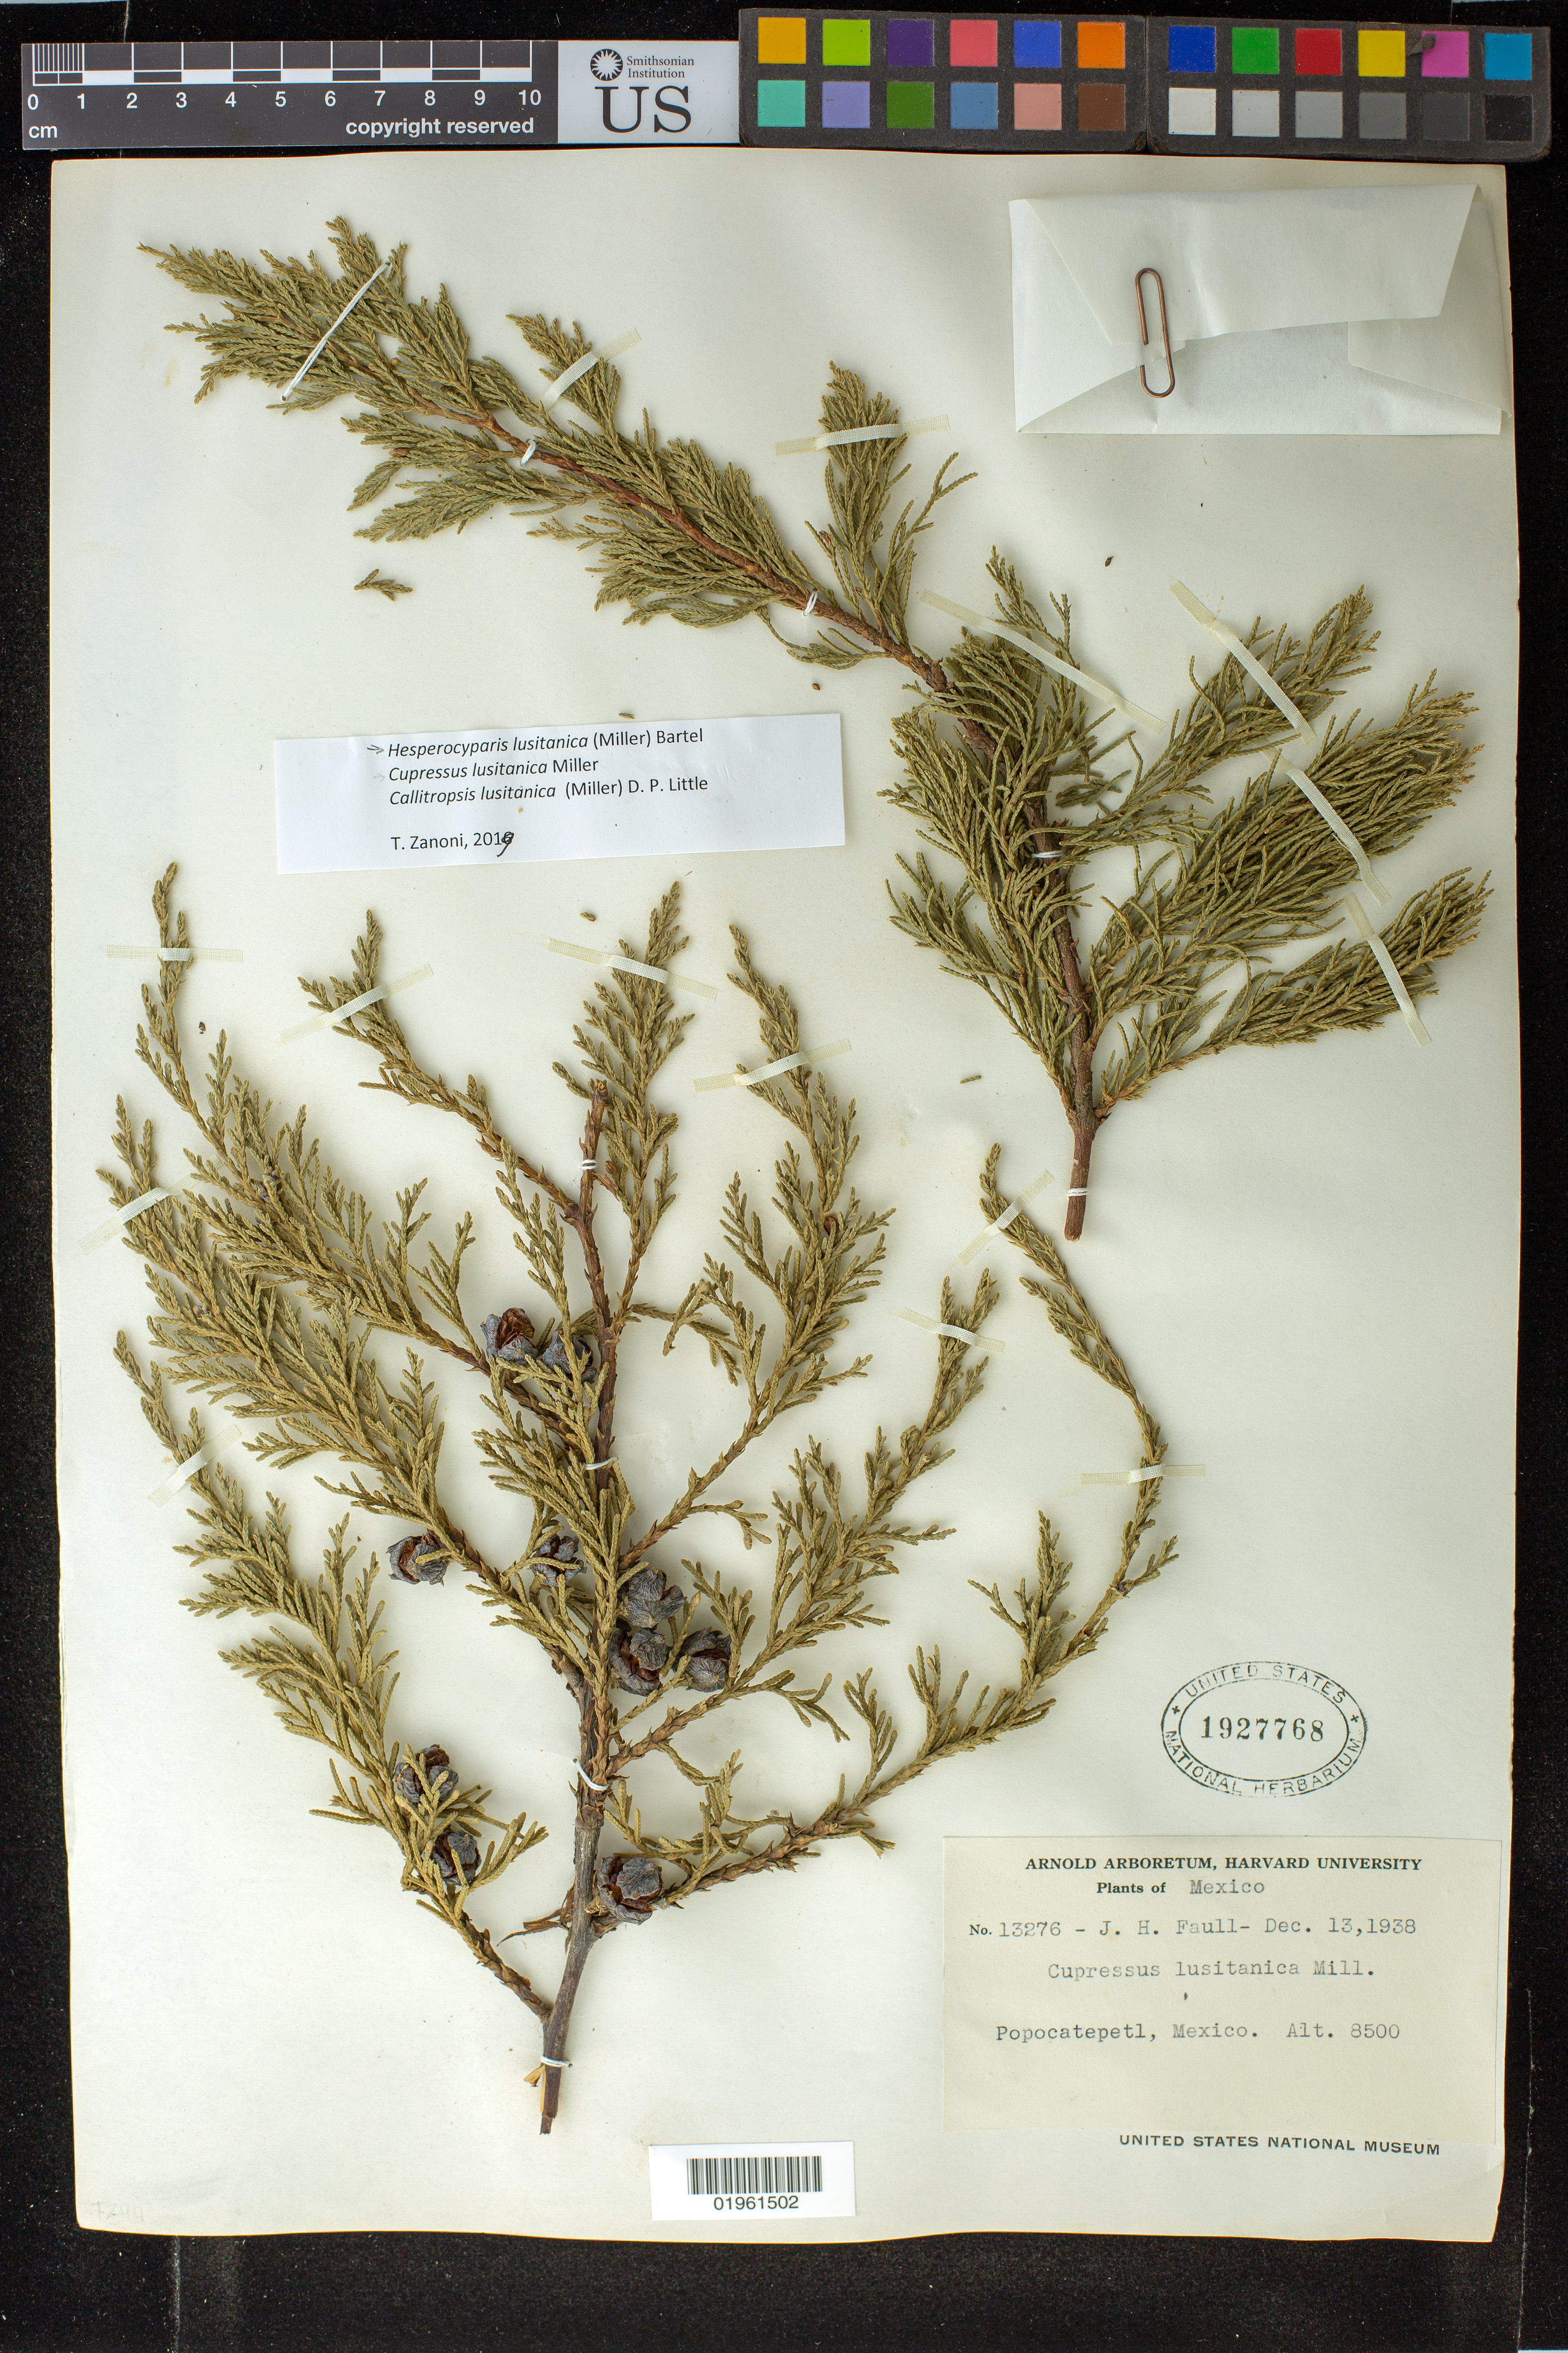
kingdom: Plantae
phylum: Tracheophyta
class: Pinopsida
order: Pinales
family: Cupressaceae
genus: Hesperocyparis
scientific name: Hesperocyparis lusitanica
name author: (Miller) Bartel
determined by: Zanoni, T.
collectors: J. Faull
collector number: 13276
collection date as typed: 13 Dec 1938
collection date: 1938-12-13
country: Mexico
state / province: México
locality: Mt. Popocatepetl.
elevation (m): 2591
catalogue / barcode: US 1927768